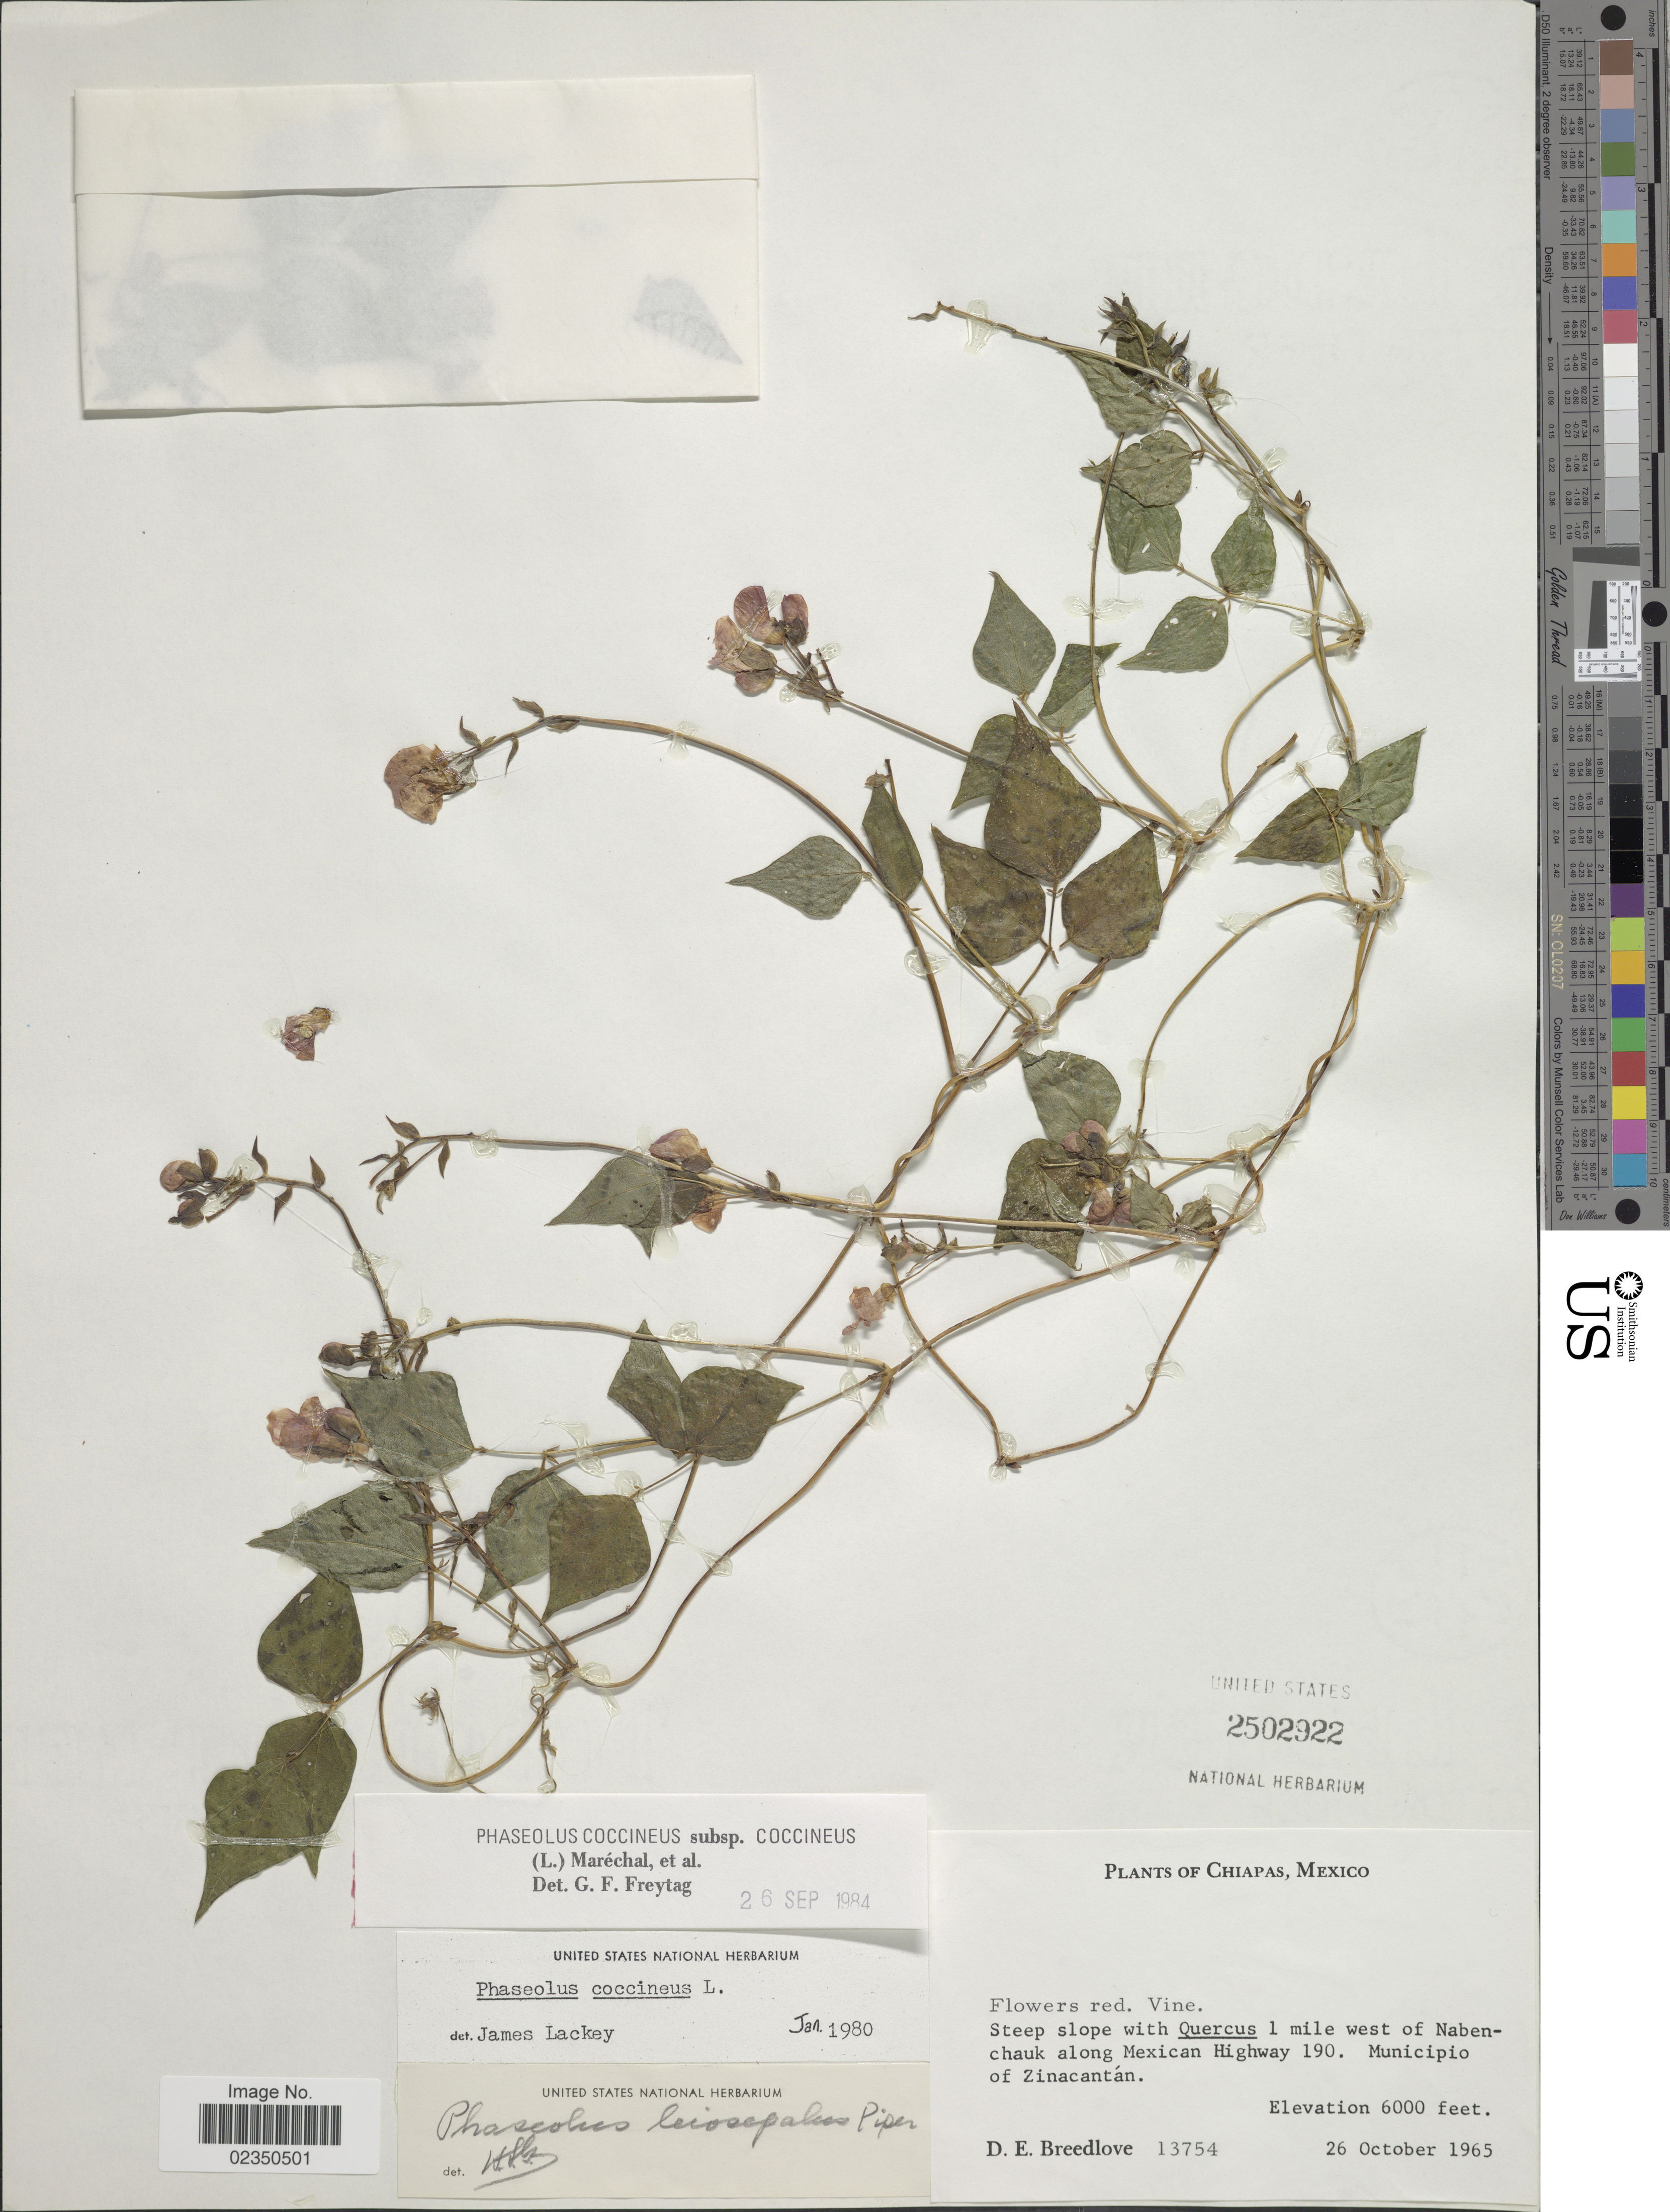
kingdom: Plantae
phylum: Tracheophyta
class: Magnoliopsida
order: Fabales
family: Fabaceae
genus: Phaseolus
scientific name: Phaseolus coccineus subsp. coccineus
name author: L.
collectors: D. E. Breedlove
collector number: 13754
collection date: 1965-10-26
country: Mexico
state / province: Chiapas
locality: Steep slope 1 mile west of Nabenchauk along Mexican Highway 190, Municipio of Zinacantan.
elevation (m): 1829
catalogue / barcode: US 2502922